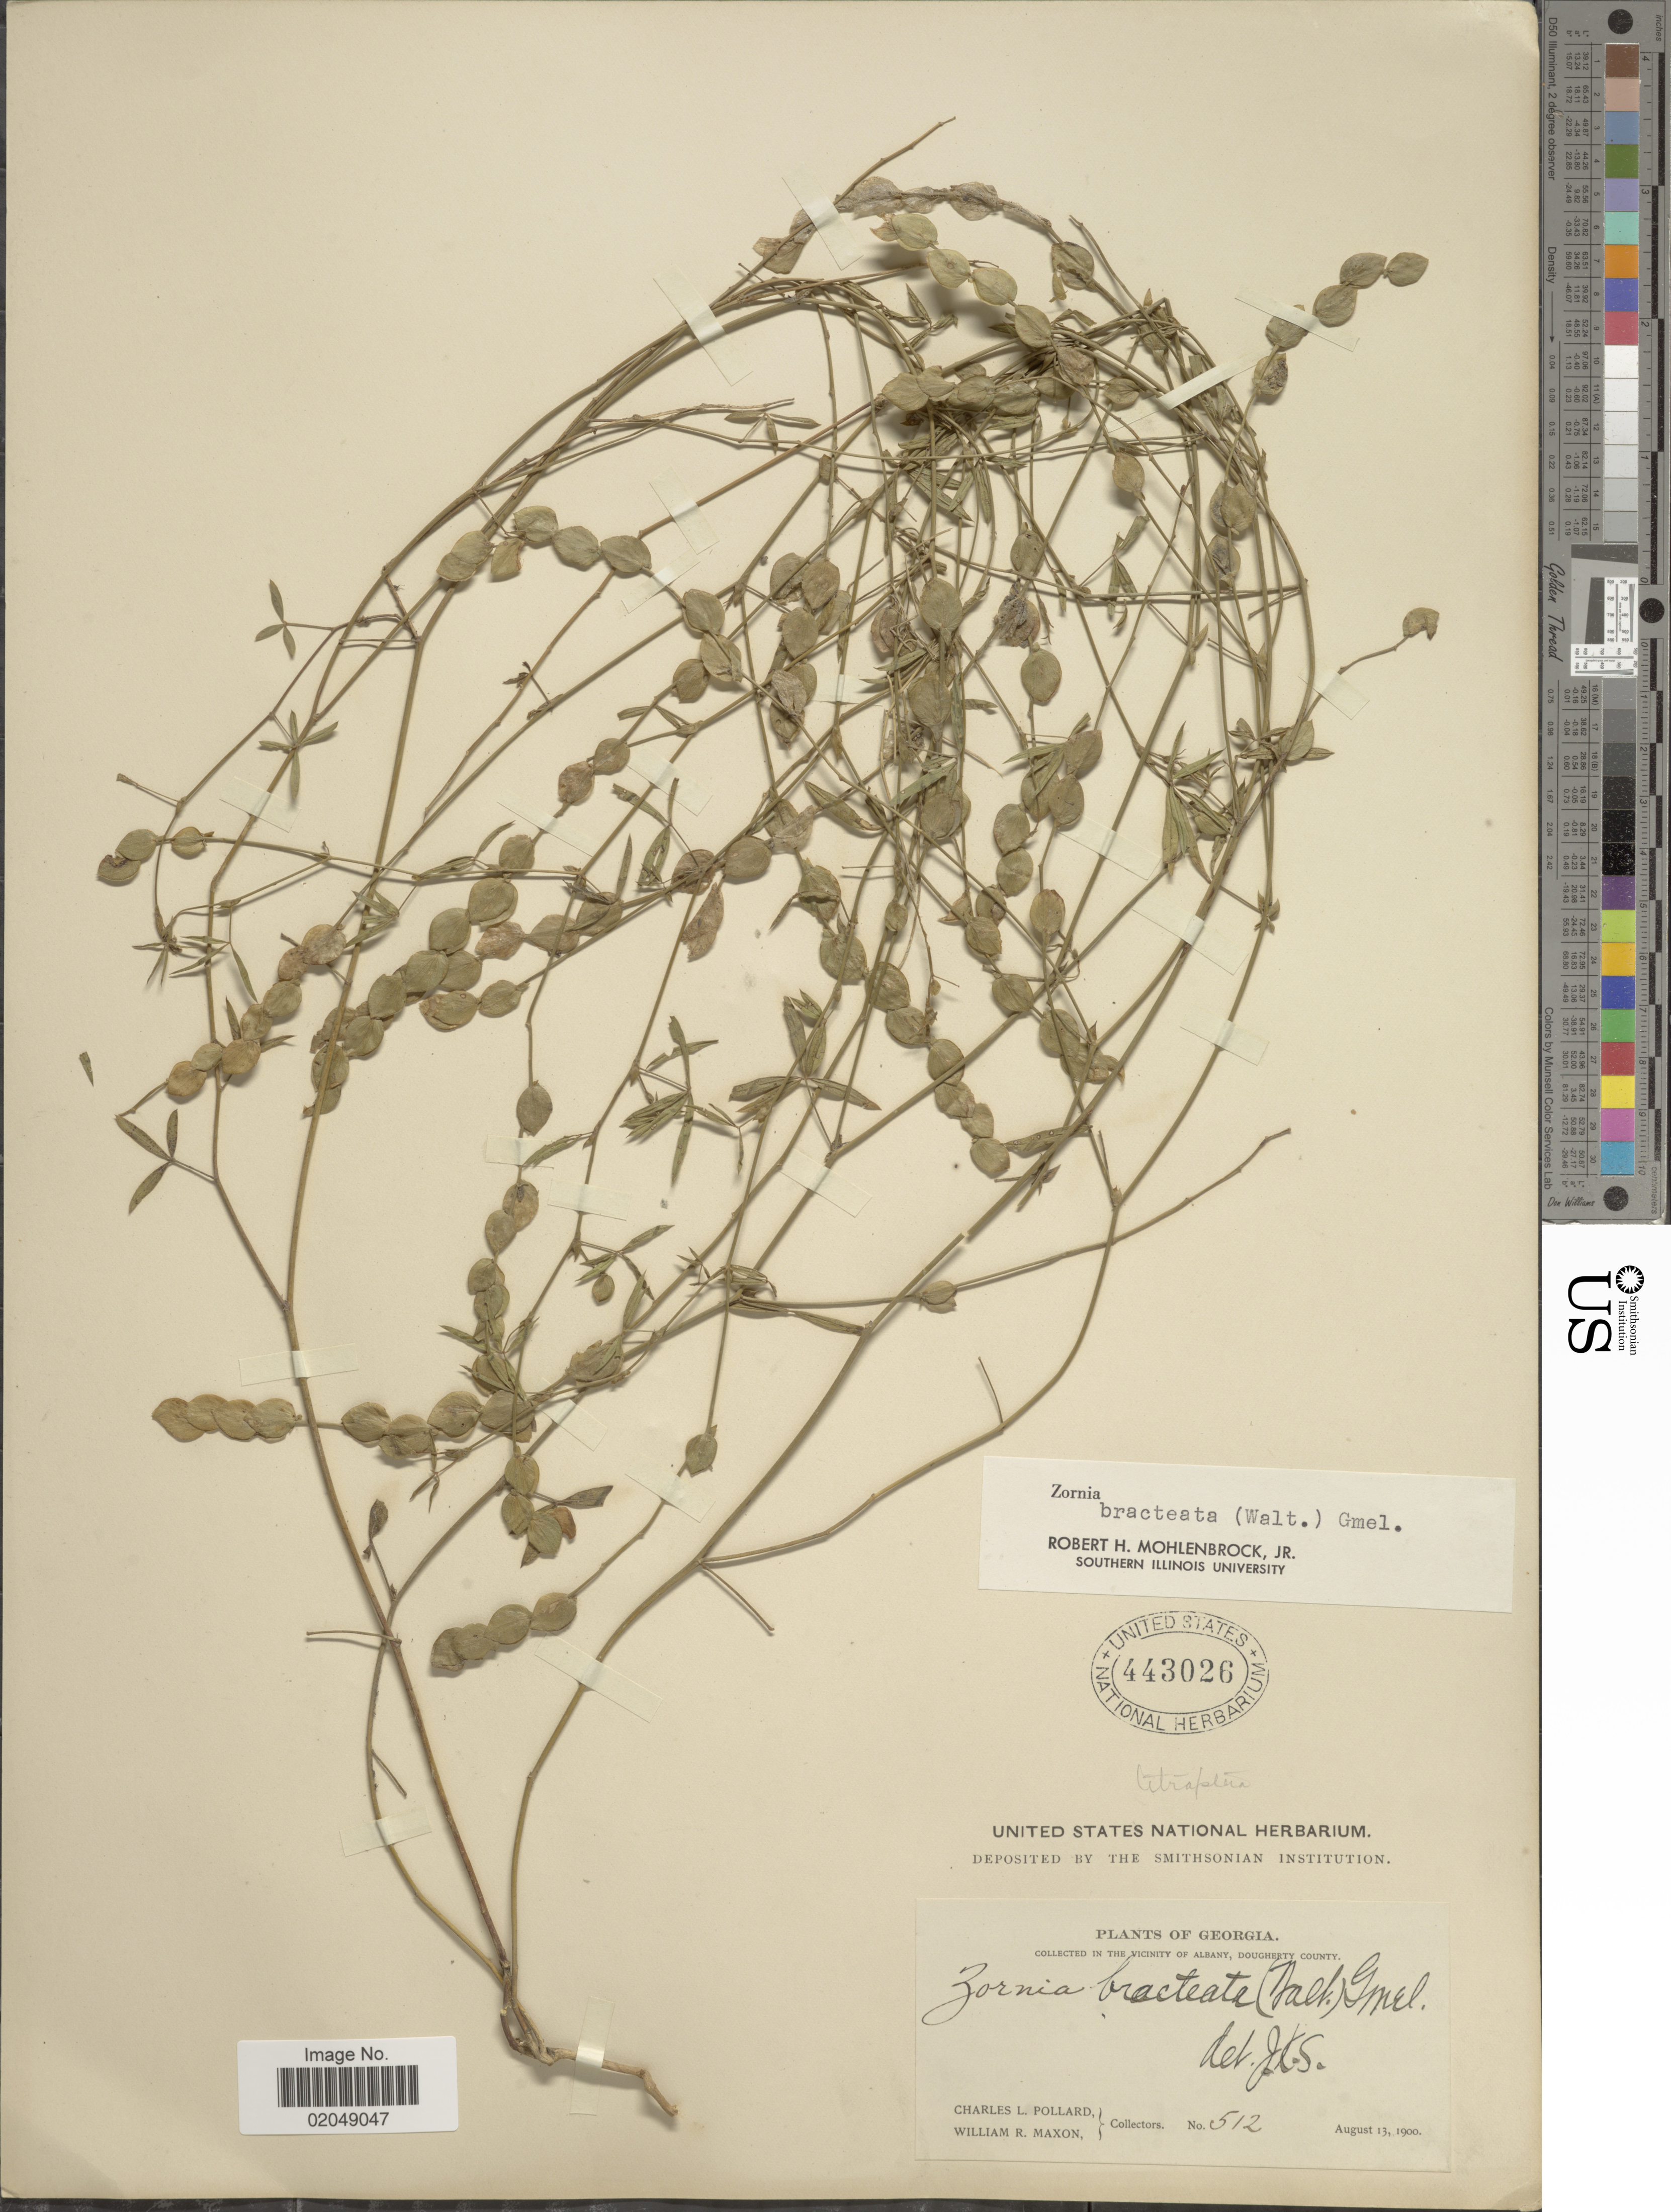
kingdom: Plantae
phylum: Tracheophyta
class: Magnoliopsida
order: Fabales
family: Fabaceae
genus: Zornia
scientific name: Zornia bracteata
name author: J.F. Gmel.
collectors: C. L. Pollard & W. R. Maxon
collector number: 512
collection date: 1900-08-13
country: United States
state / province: Georgia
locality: Vicinity of Albany, Dougherty County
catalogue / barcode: US 443026